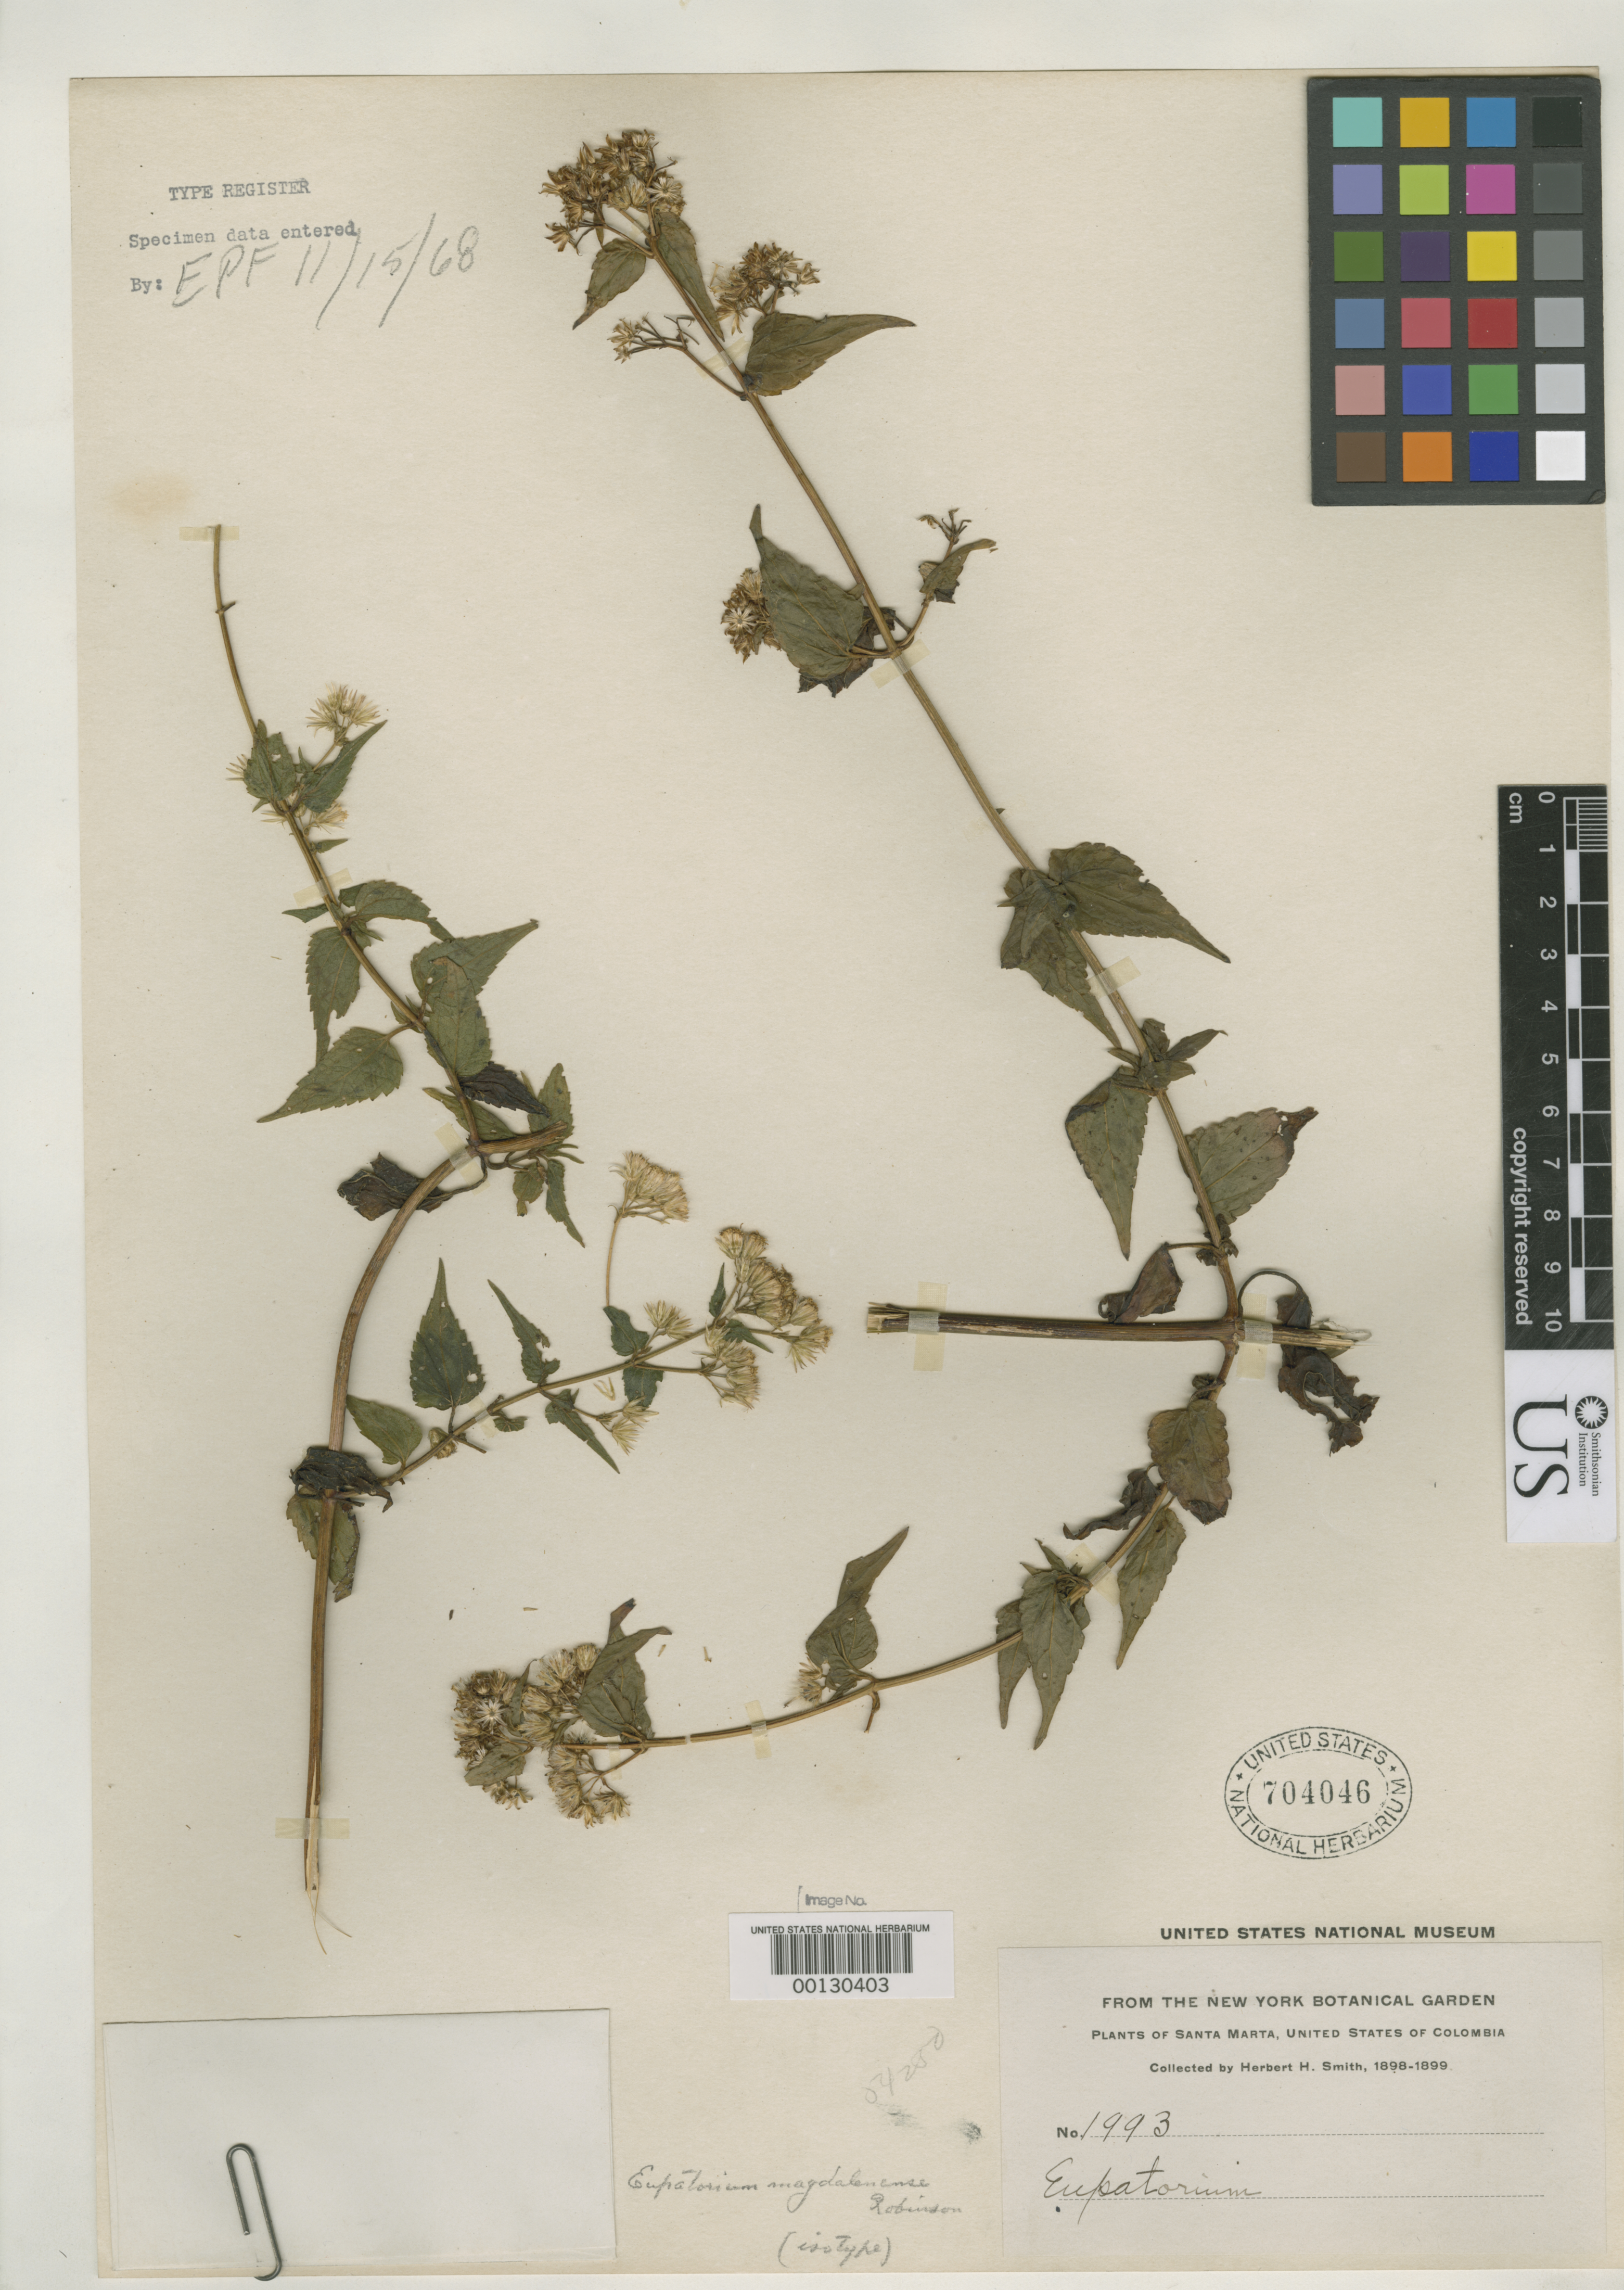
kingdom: Plantae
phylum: Tracheophyta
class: Magnoliopsida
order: Asterales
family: Asteraceae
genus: Eupatorium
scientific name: Eupatorium magdalenense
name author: B.L. Rob.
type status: Isotype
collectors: Herbert H. Smith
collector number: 1993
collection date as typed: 1898 to -- --- 1899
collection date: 1898/1899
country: Colombia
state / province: Magdalena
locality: Santa Marta, Sierra del Libano.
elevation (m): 1680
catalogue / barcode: US 704046